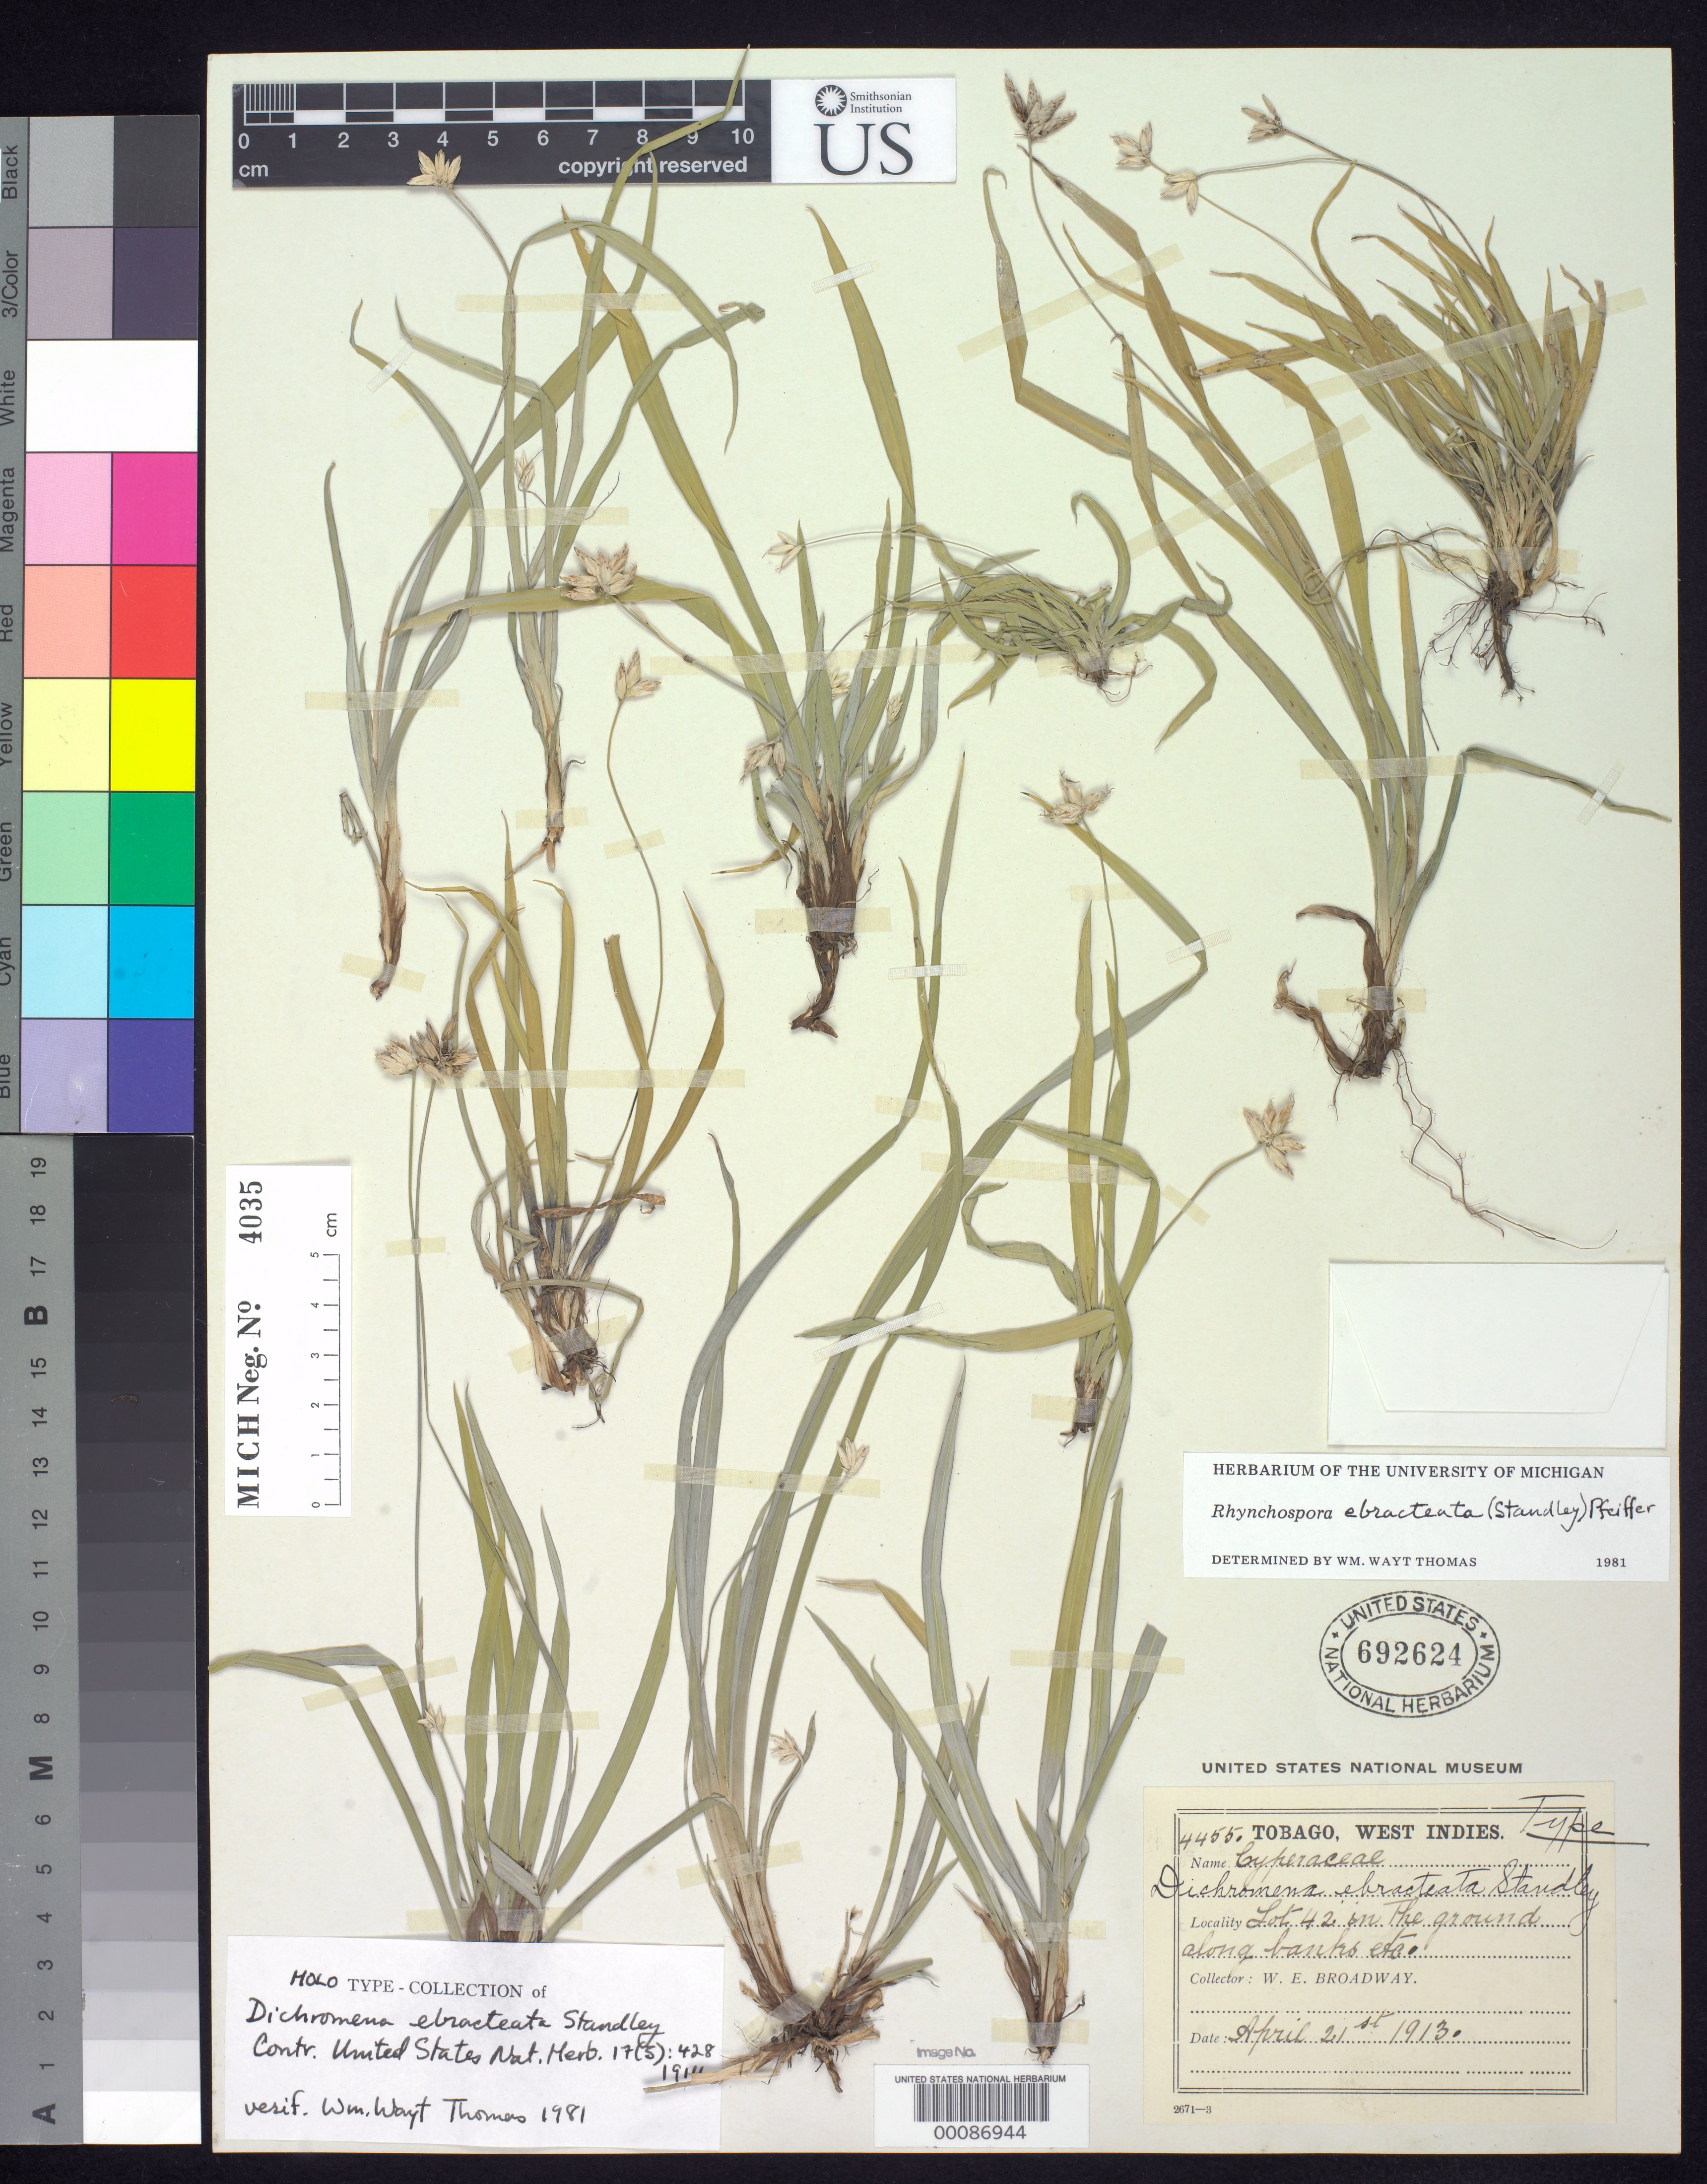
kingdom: Plantae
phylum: Tracheophyta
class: Liliopsida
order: Poales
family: Cyperaceae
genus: Dichromena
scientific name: Dichromena ebracteata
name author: Standl.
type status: Holotype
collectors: W. E. Broadway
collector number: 4455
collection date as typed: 21 Apr 1913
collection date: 1913-04-21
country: Trinidad and Tobago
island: Tobago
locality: Lot 42.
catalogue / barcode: US 692624